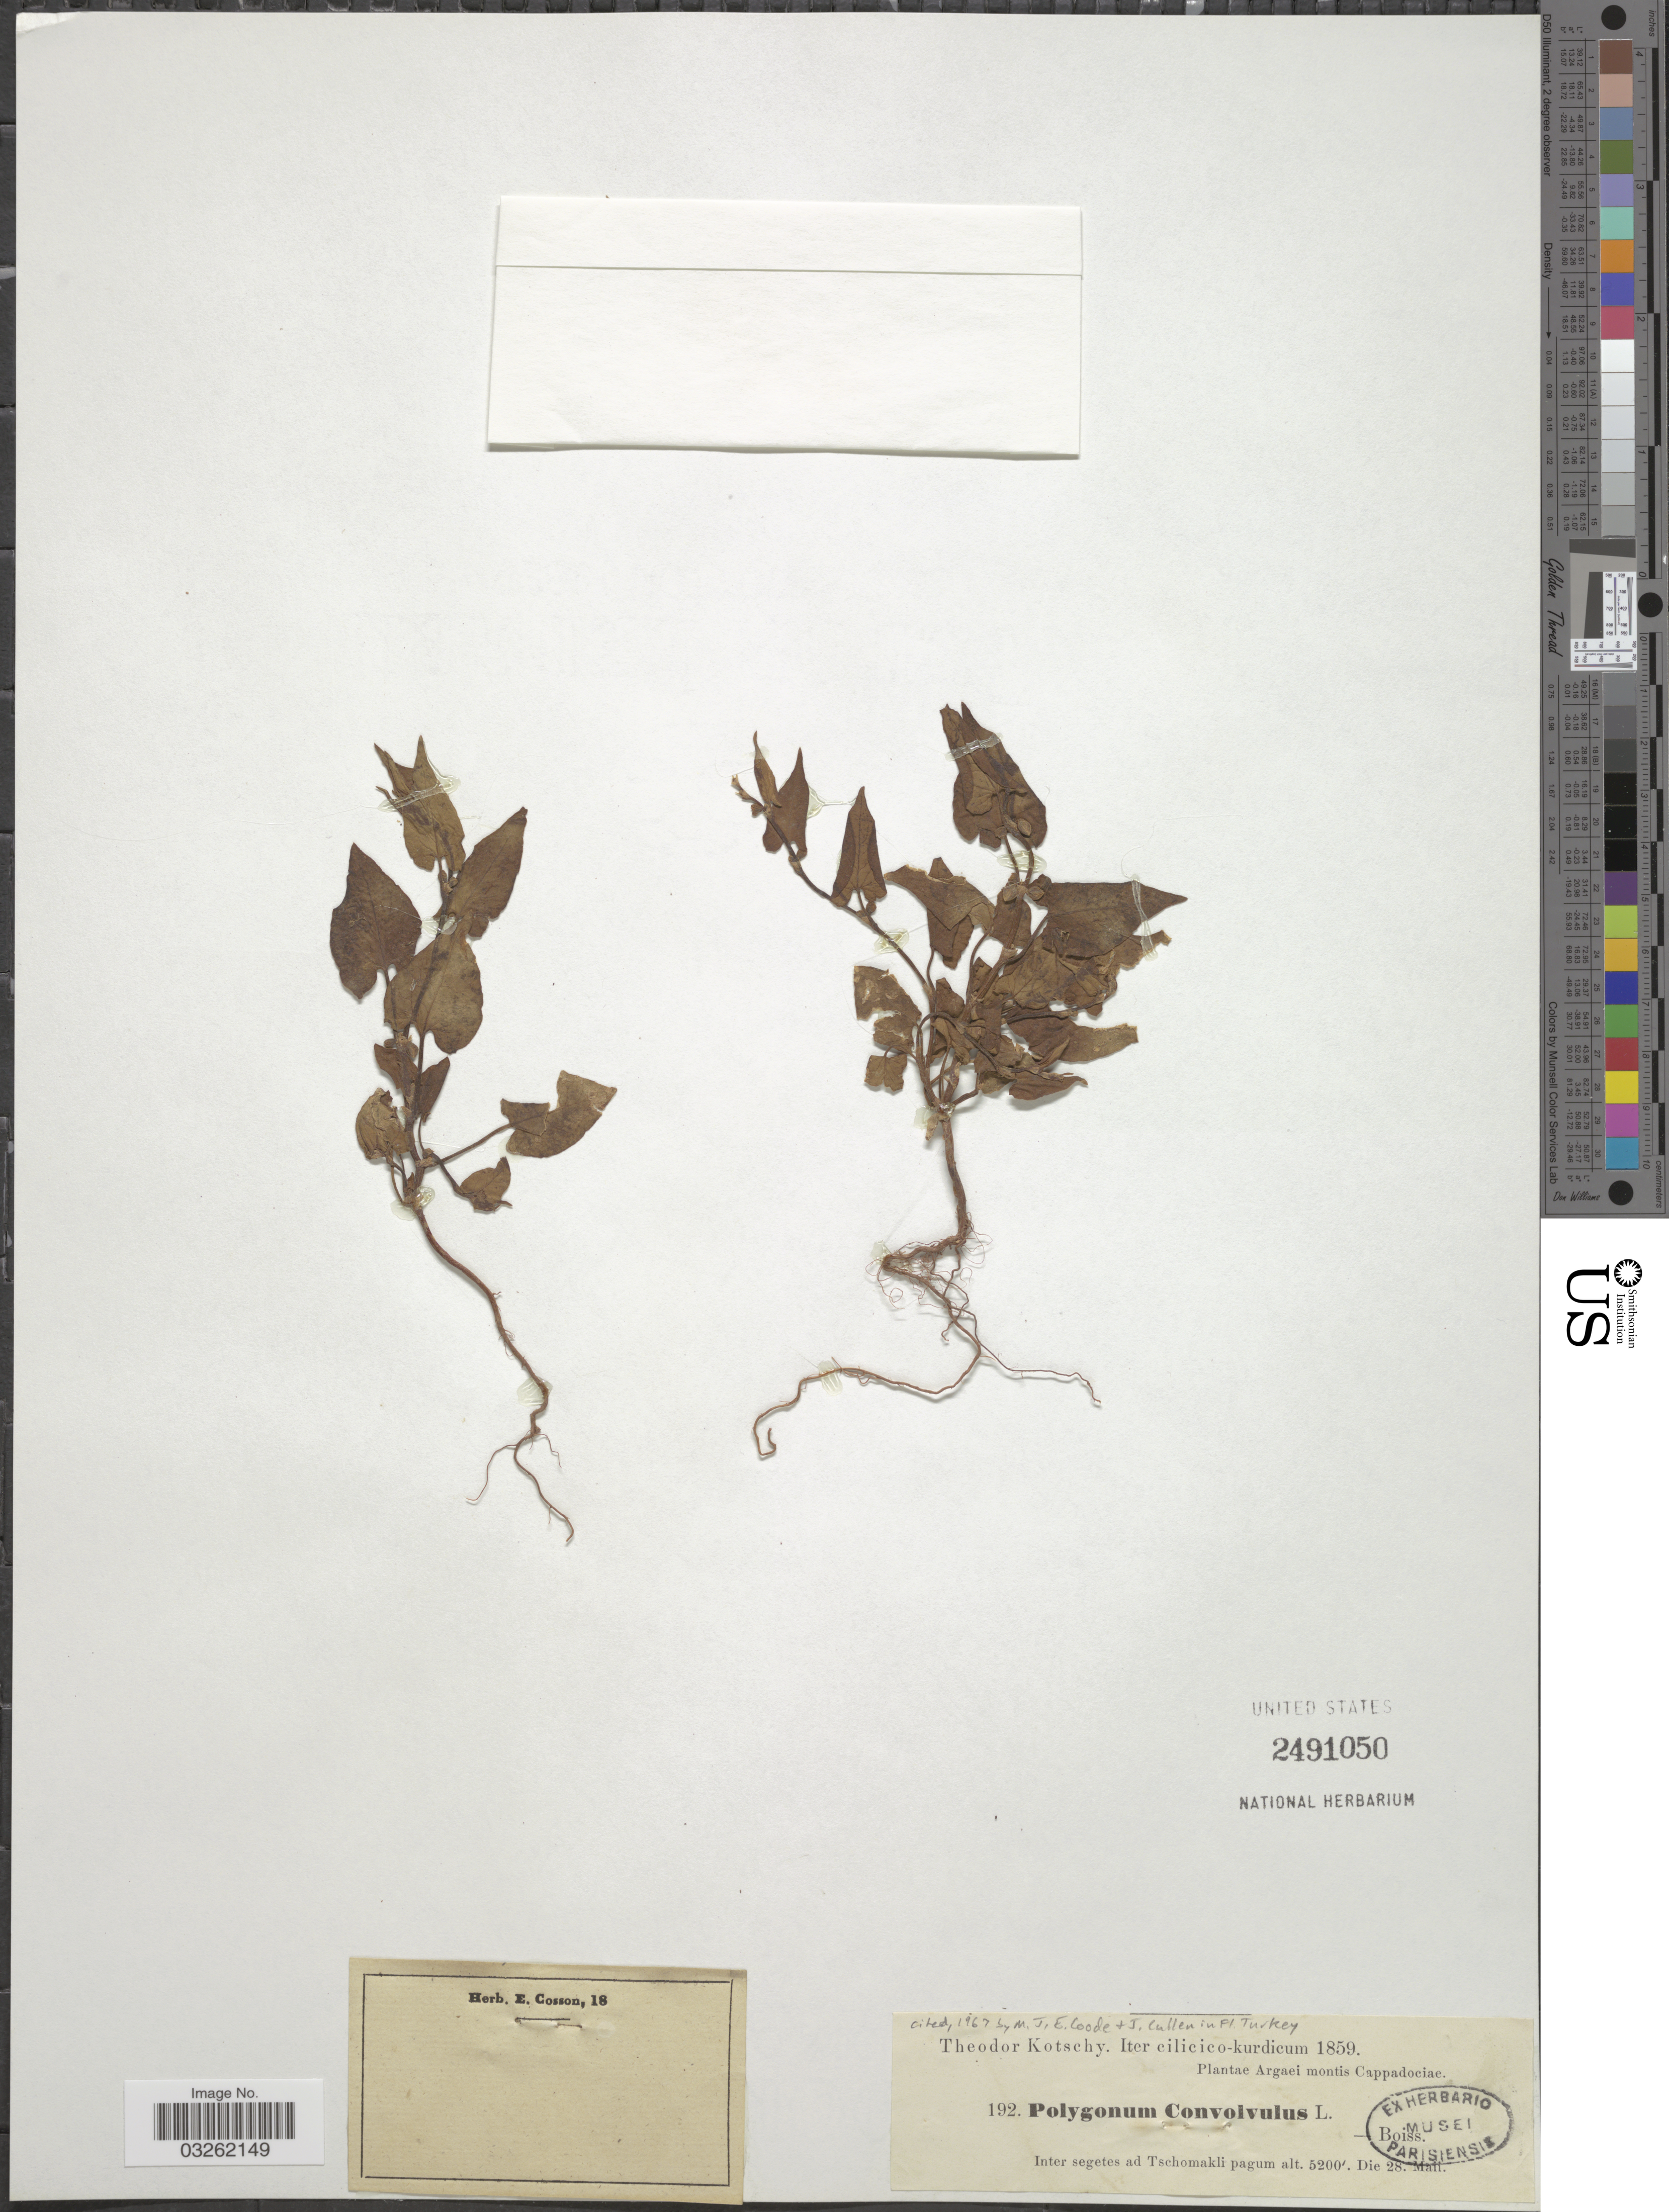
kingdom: Plantae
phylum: Tracheophyta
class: Magnoliopsida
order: Caryophyllales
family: Polygonaceae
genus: Fallopia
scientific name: Fallopia convolvulus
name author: (L.) Á. Löve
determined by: Strong, M. T., (US), Smithsonian Institution - National Museum of Natural History (UNITED STATES)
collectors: K. G. Kotschy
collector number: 192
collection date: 1859-05-28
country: Turkey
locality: Iter cilicico-kurdicum. Argaei montis Cappadociae. Inter segetes ad Tschomakli pagum.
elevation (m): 1585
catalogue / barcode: US 2491050